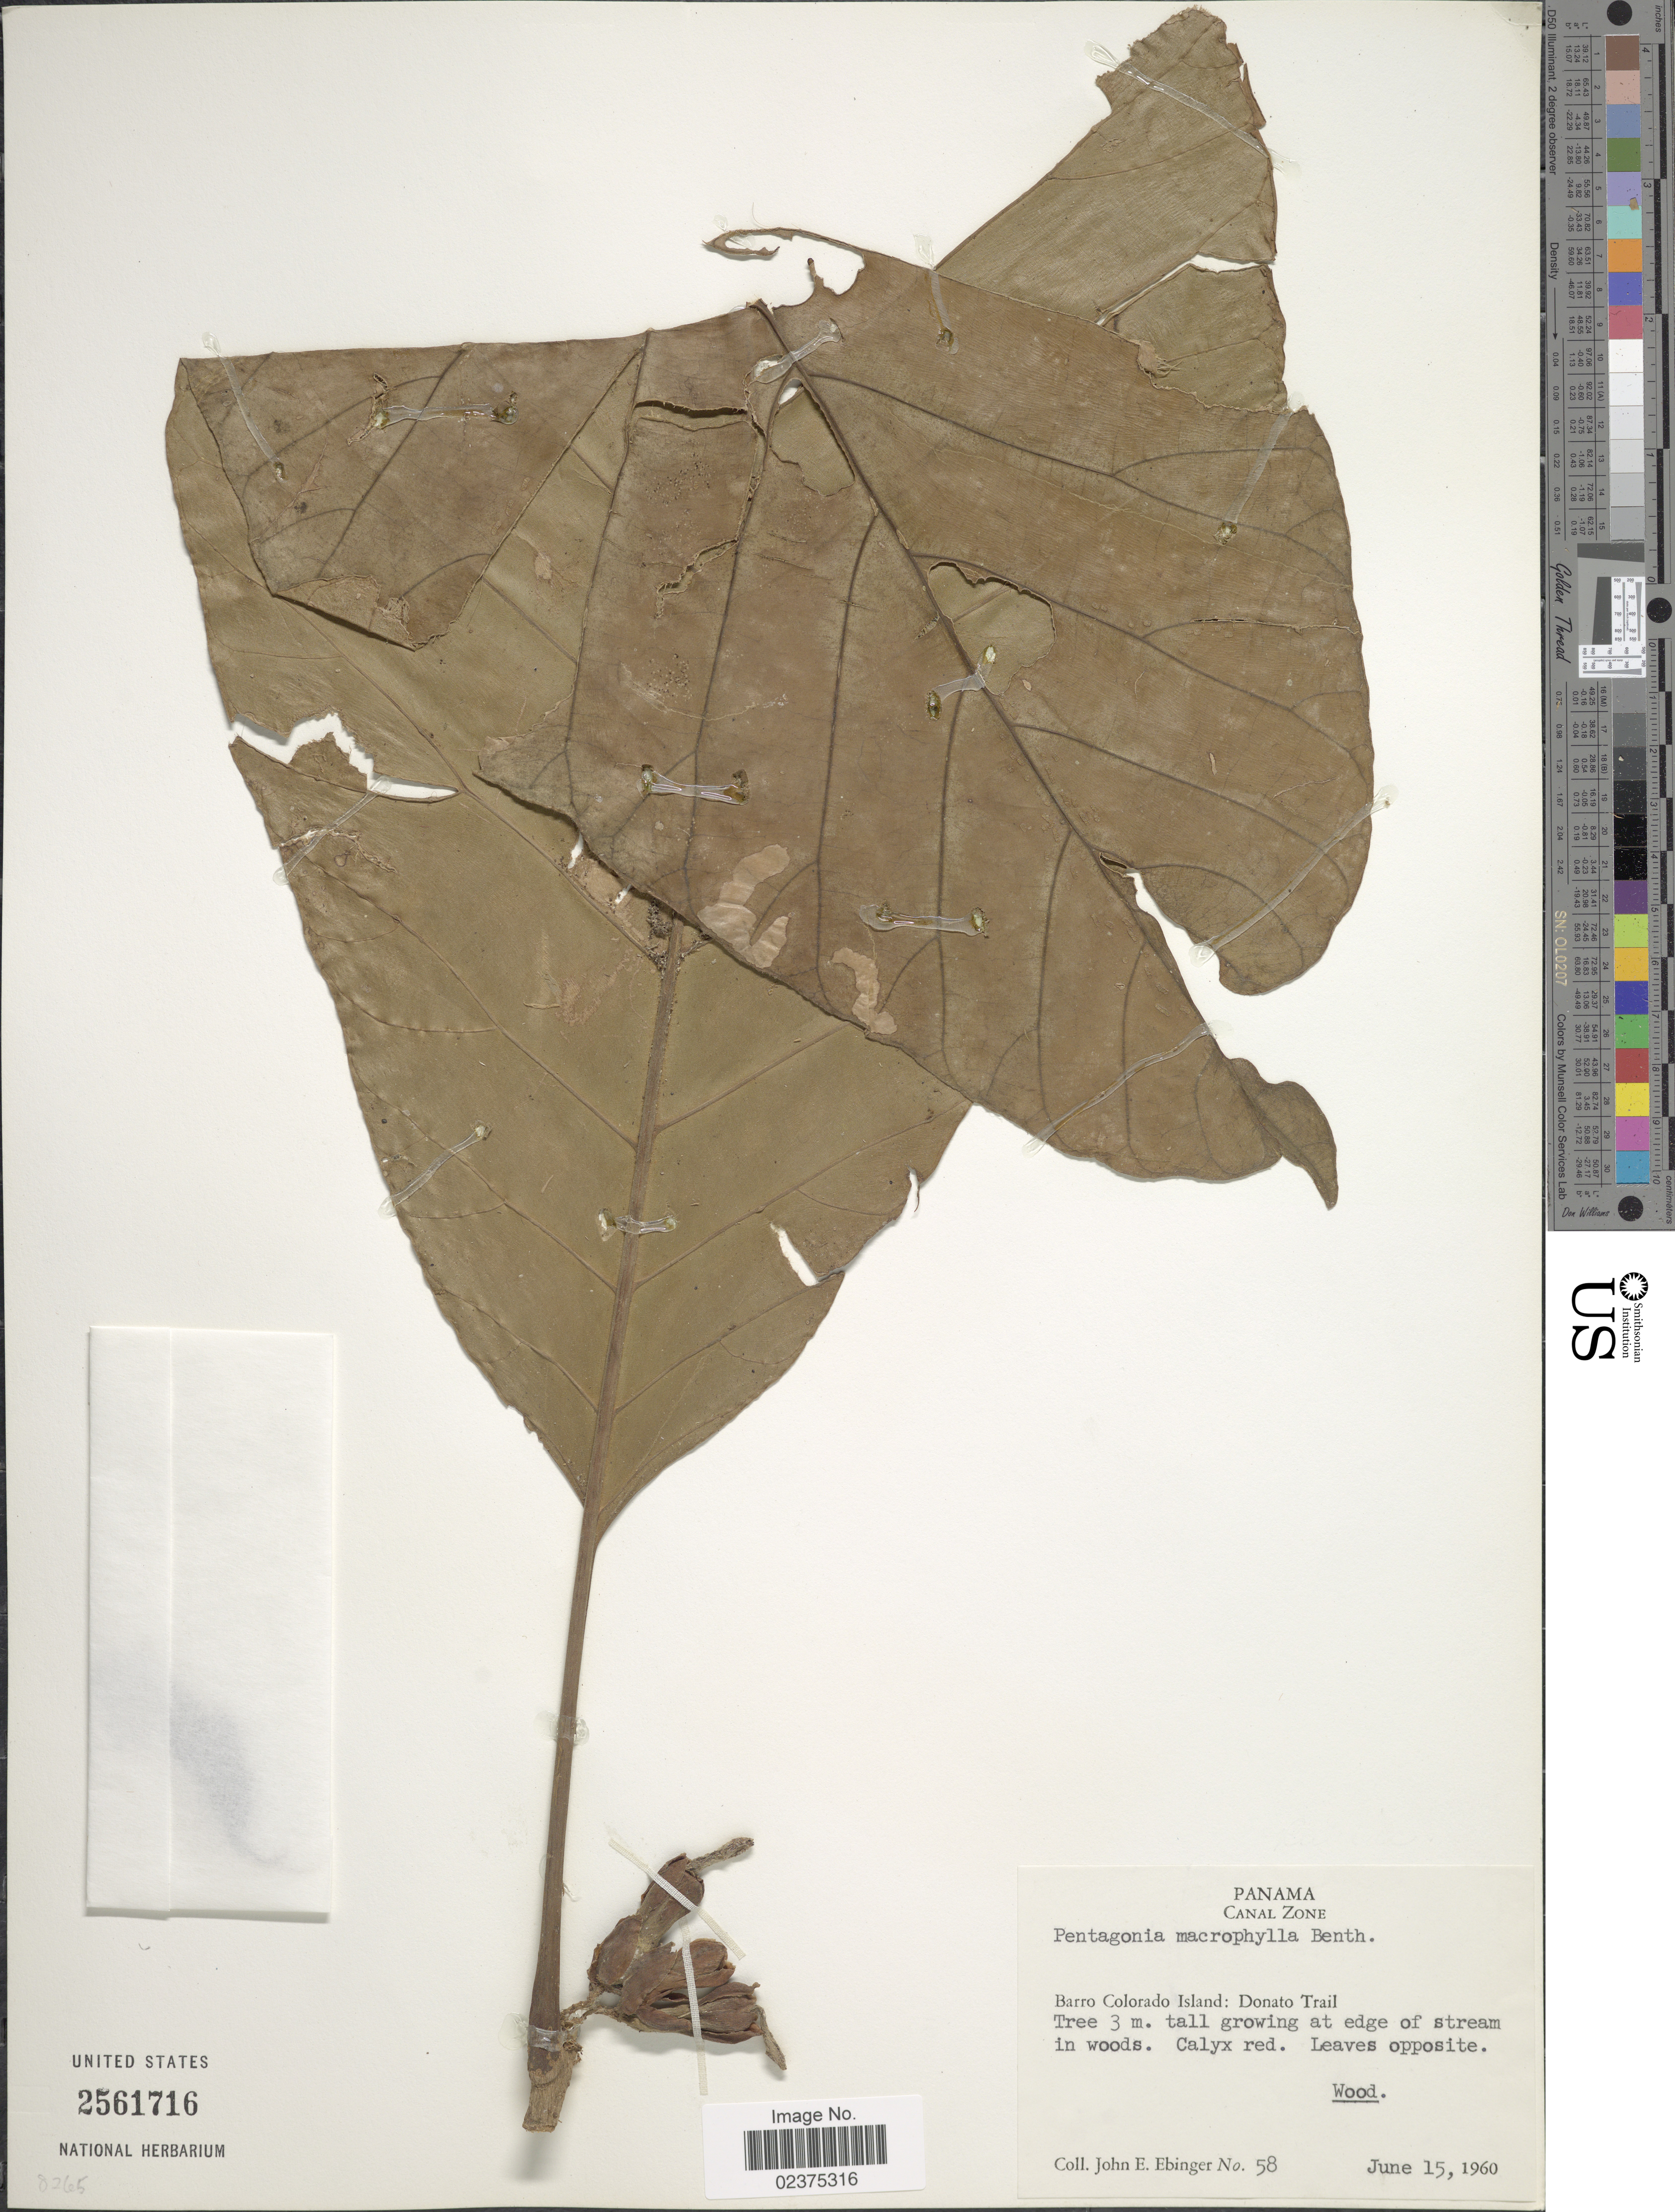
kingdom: Plantae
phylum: Tracheophyta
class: Magnoliopsida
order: Gentianales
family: Rubiaceae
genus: Pentagonia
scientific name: Pentagonia macrophylla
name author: Benth.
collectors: J. Ebinger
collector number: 58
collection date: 1960-06-15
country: Panama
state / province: Panamá Oeste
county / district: Canal Zone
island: Barro Colorado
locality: Canal Zone, Barro Colorado Island: Donato Trail, tall growing at egde of stream in woods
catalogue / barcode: US 2561716